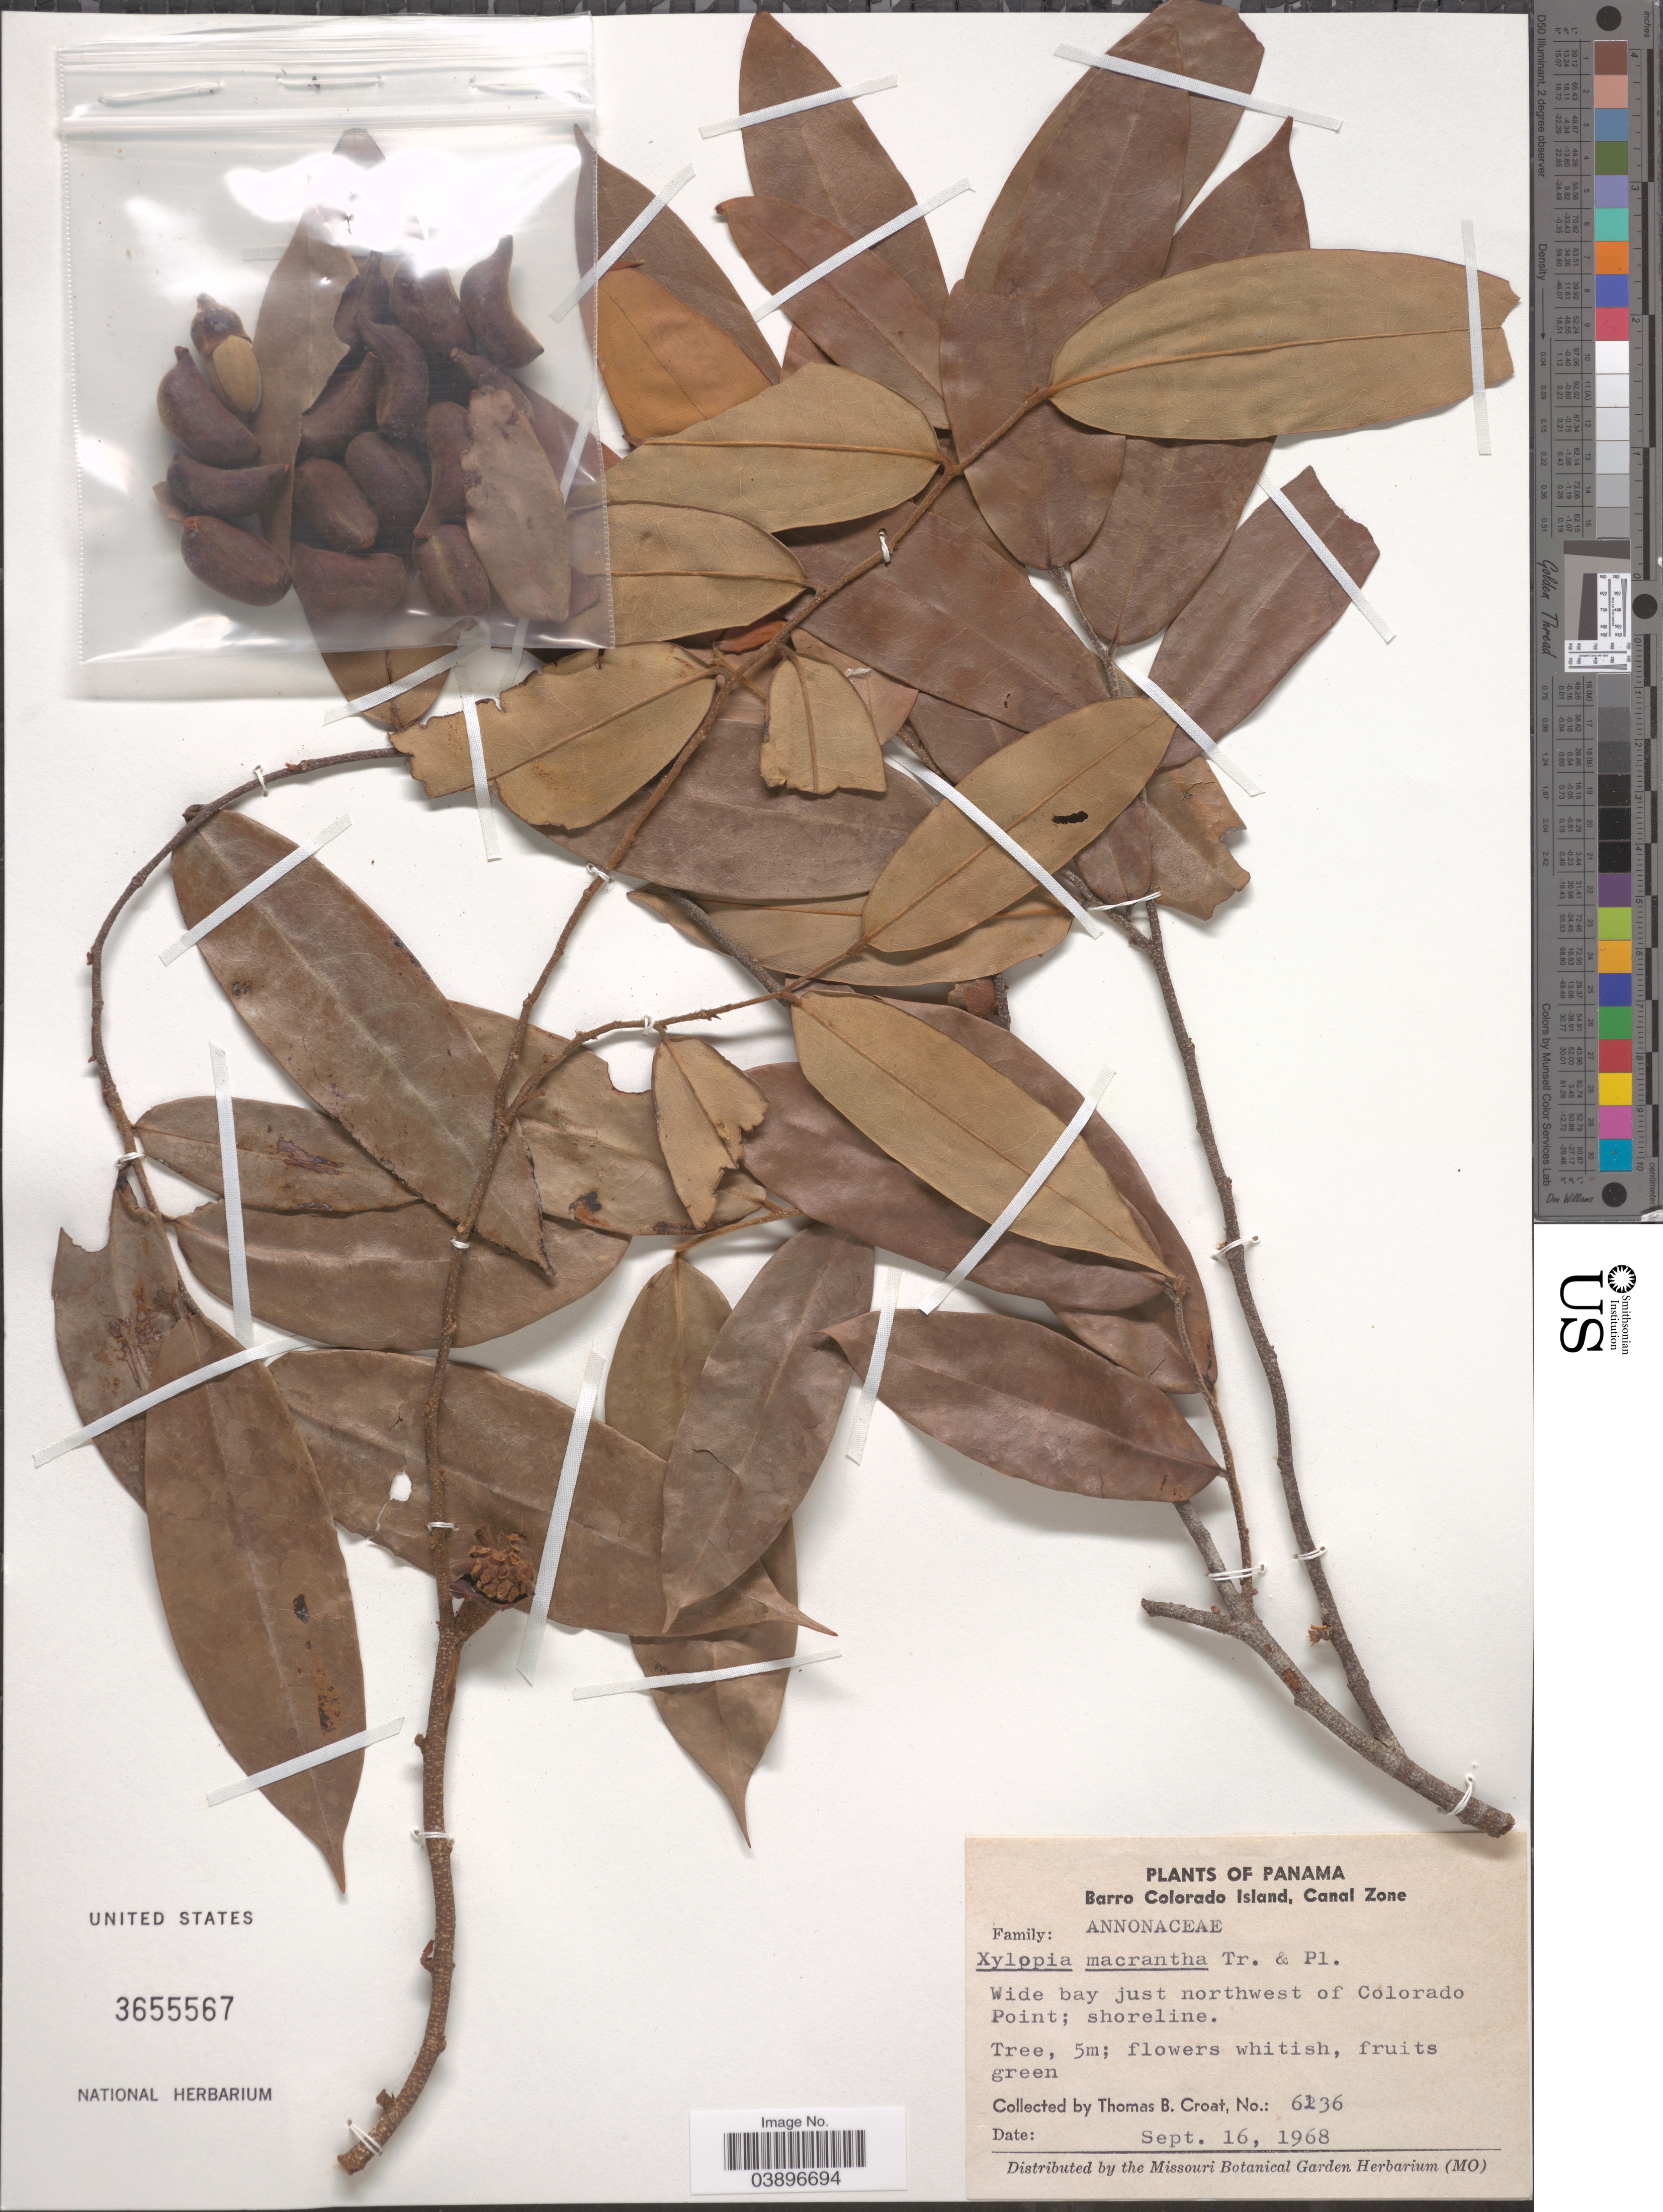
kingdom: Plantae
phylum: Tracheophyta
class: Magnoliopsida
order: Magnoliales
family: Annonaceae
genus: Xylopia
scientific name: Xylopia macrantha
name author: Planch. & Triana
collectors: T. B. Croat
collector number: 6136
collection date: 1968-09-16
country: Panama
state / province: Panamá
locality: Barro Colorado Island, Canal Zone. Wide bay just northwest of Colorado Point; shoreline.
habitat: shoreline.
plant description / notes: Fruit temporarily removed for CT-scanning. G.W. Stull, NMNH, 7 April 2022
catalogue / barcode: US 3655567